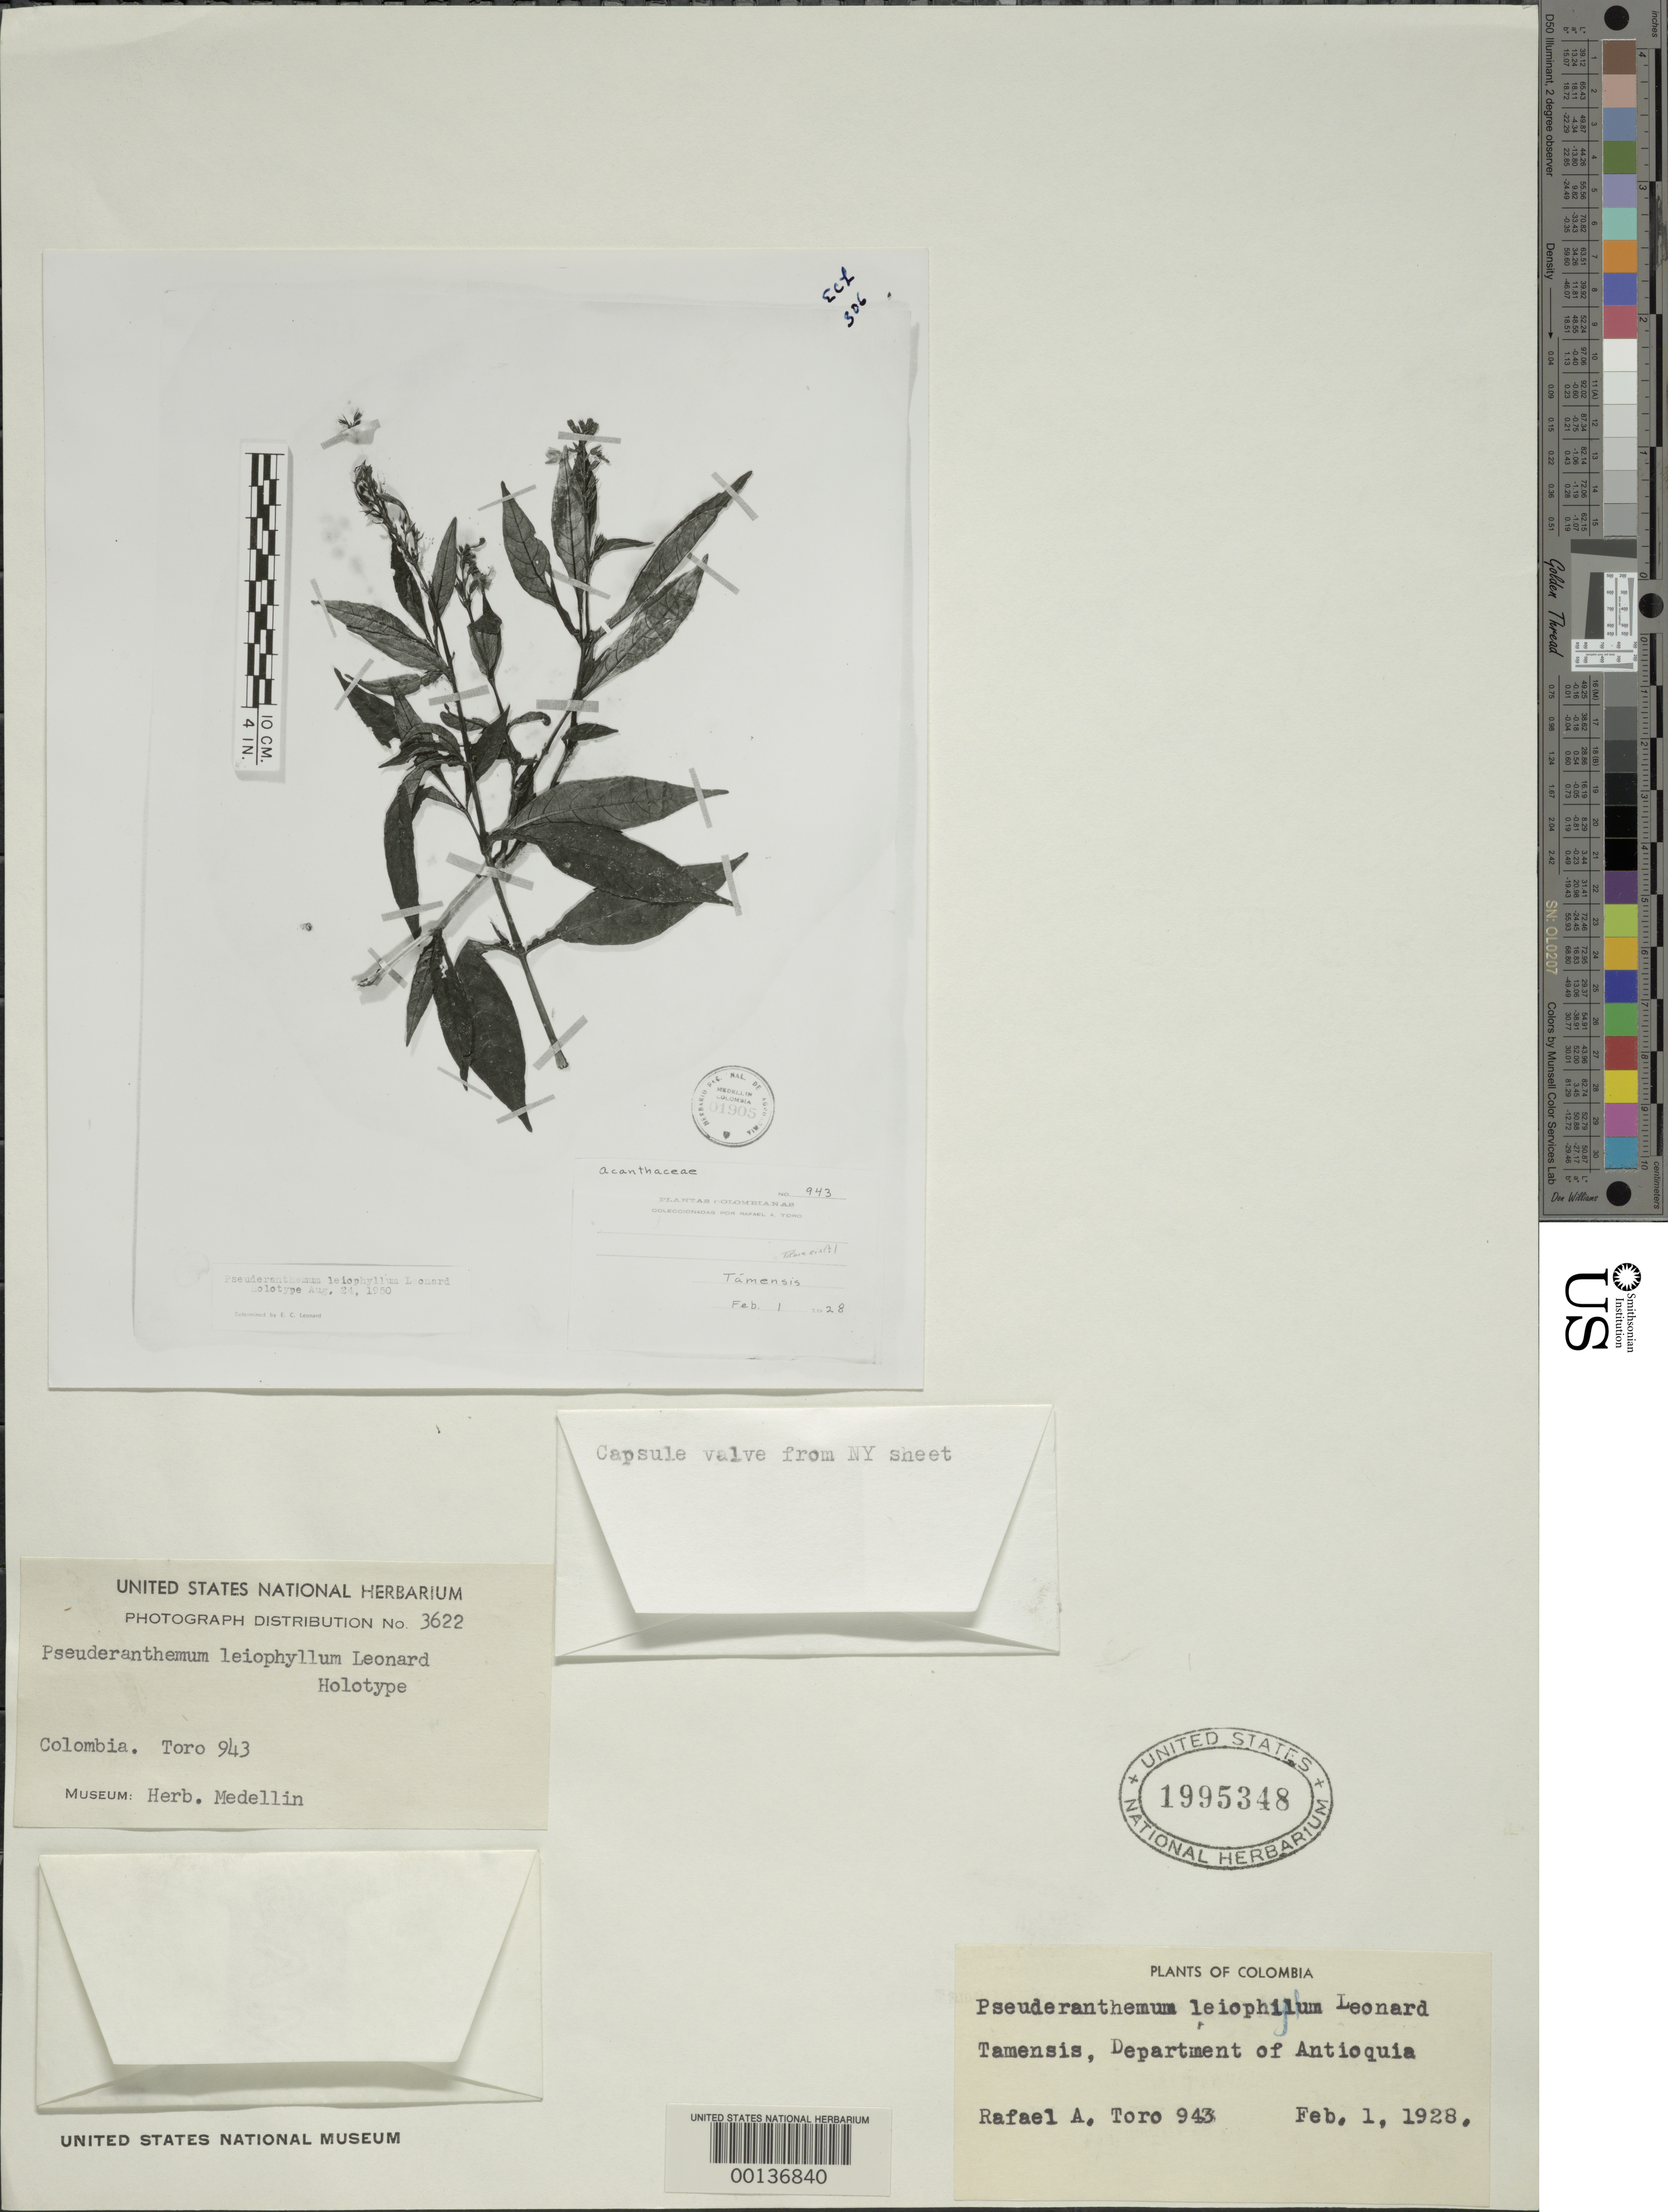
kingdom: Plantae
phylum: Tracheophyta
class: Magnoliopsida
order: Lamiales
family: Acanthaceae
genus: Pseuderanthemum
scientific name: Pseuderanthemum leiophyllum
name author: Leonard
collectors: R. A. Toro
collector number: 943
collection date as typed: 01 Feb 1928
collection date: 1928-02-01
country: Colombia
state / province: Antioquia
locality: Tamesis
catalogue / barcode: US 1995348